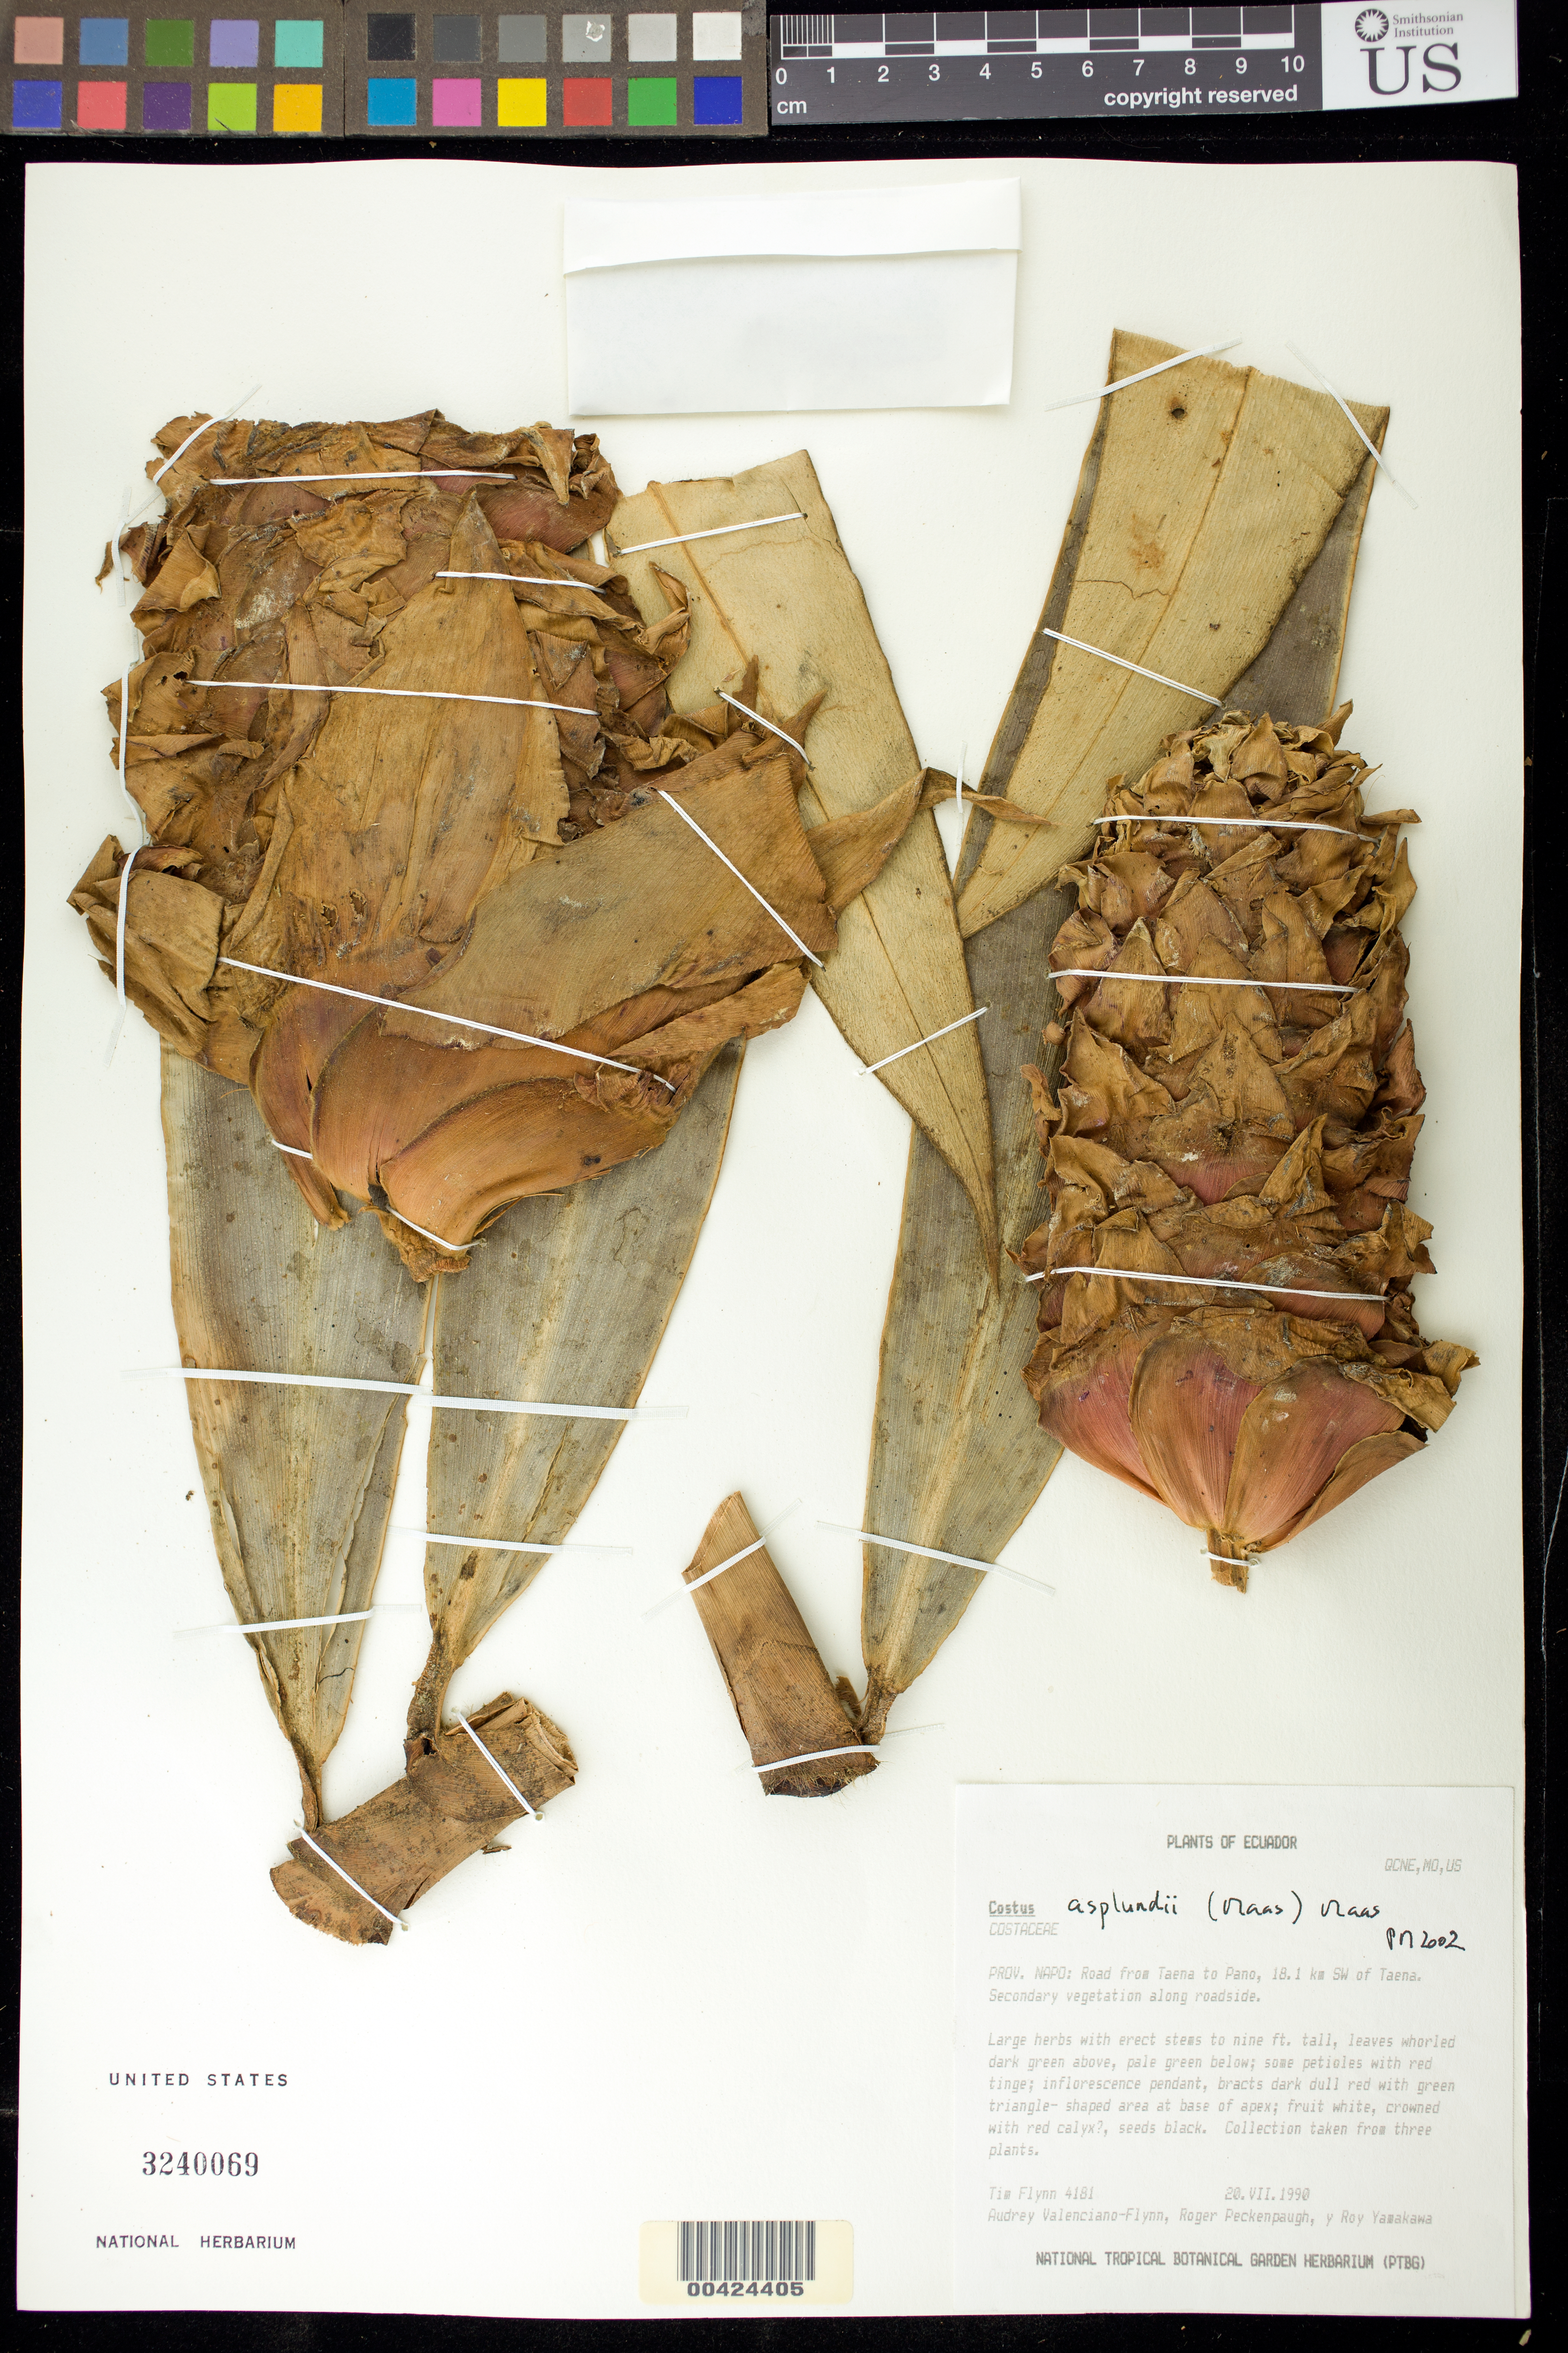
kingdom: Plantae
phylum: Tracheophyta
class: Liliopsida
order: Zingiberales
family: Costaceae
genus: Costus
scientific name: Costus asplundii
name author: (Maas) Maas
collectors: T. W. Flynn, A. V. Flynn, R. Peckinpaugh & R. Yamakawa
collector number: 4181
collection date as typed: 20 Jul 1990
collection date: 1990-07-20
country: Ecuador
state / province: Napo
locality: Taena, 18.1 km SW ofroad from taena to pano.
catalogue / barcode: US 3240069